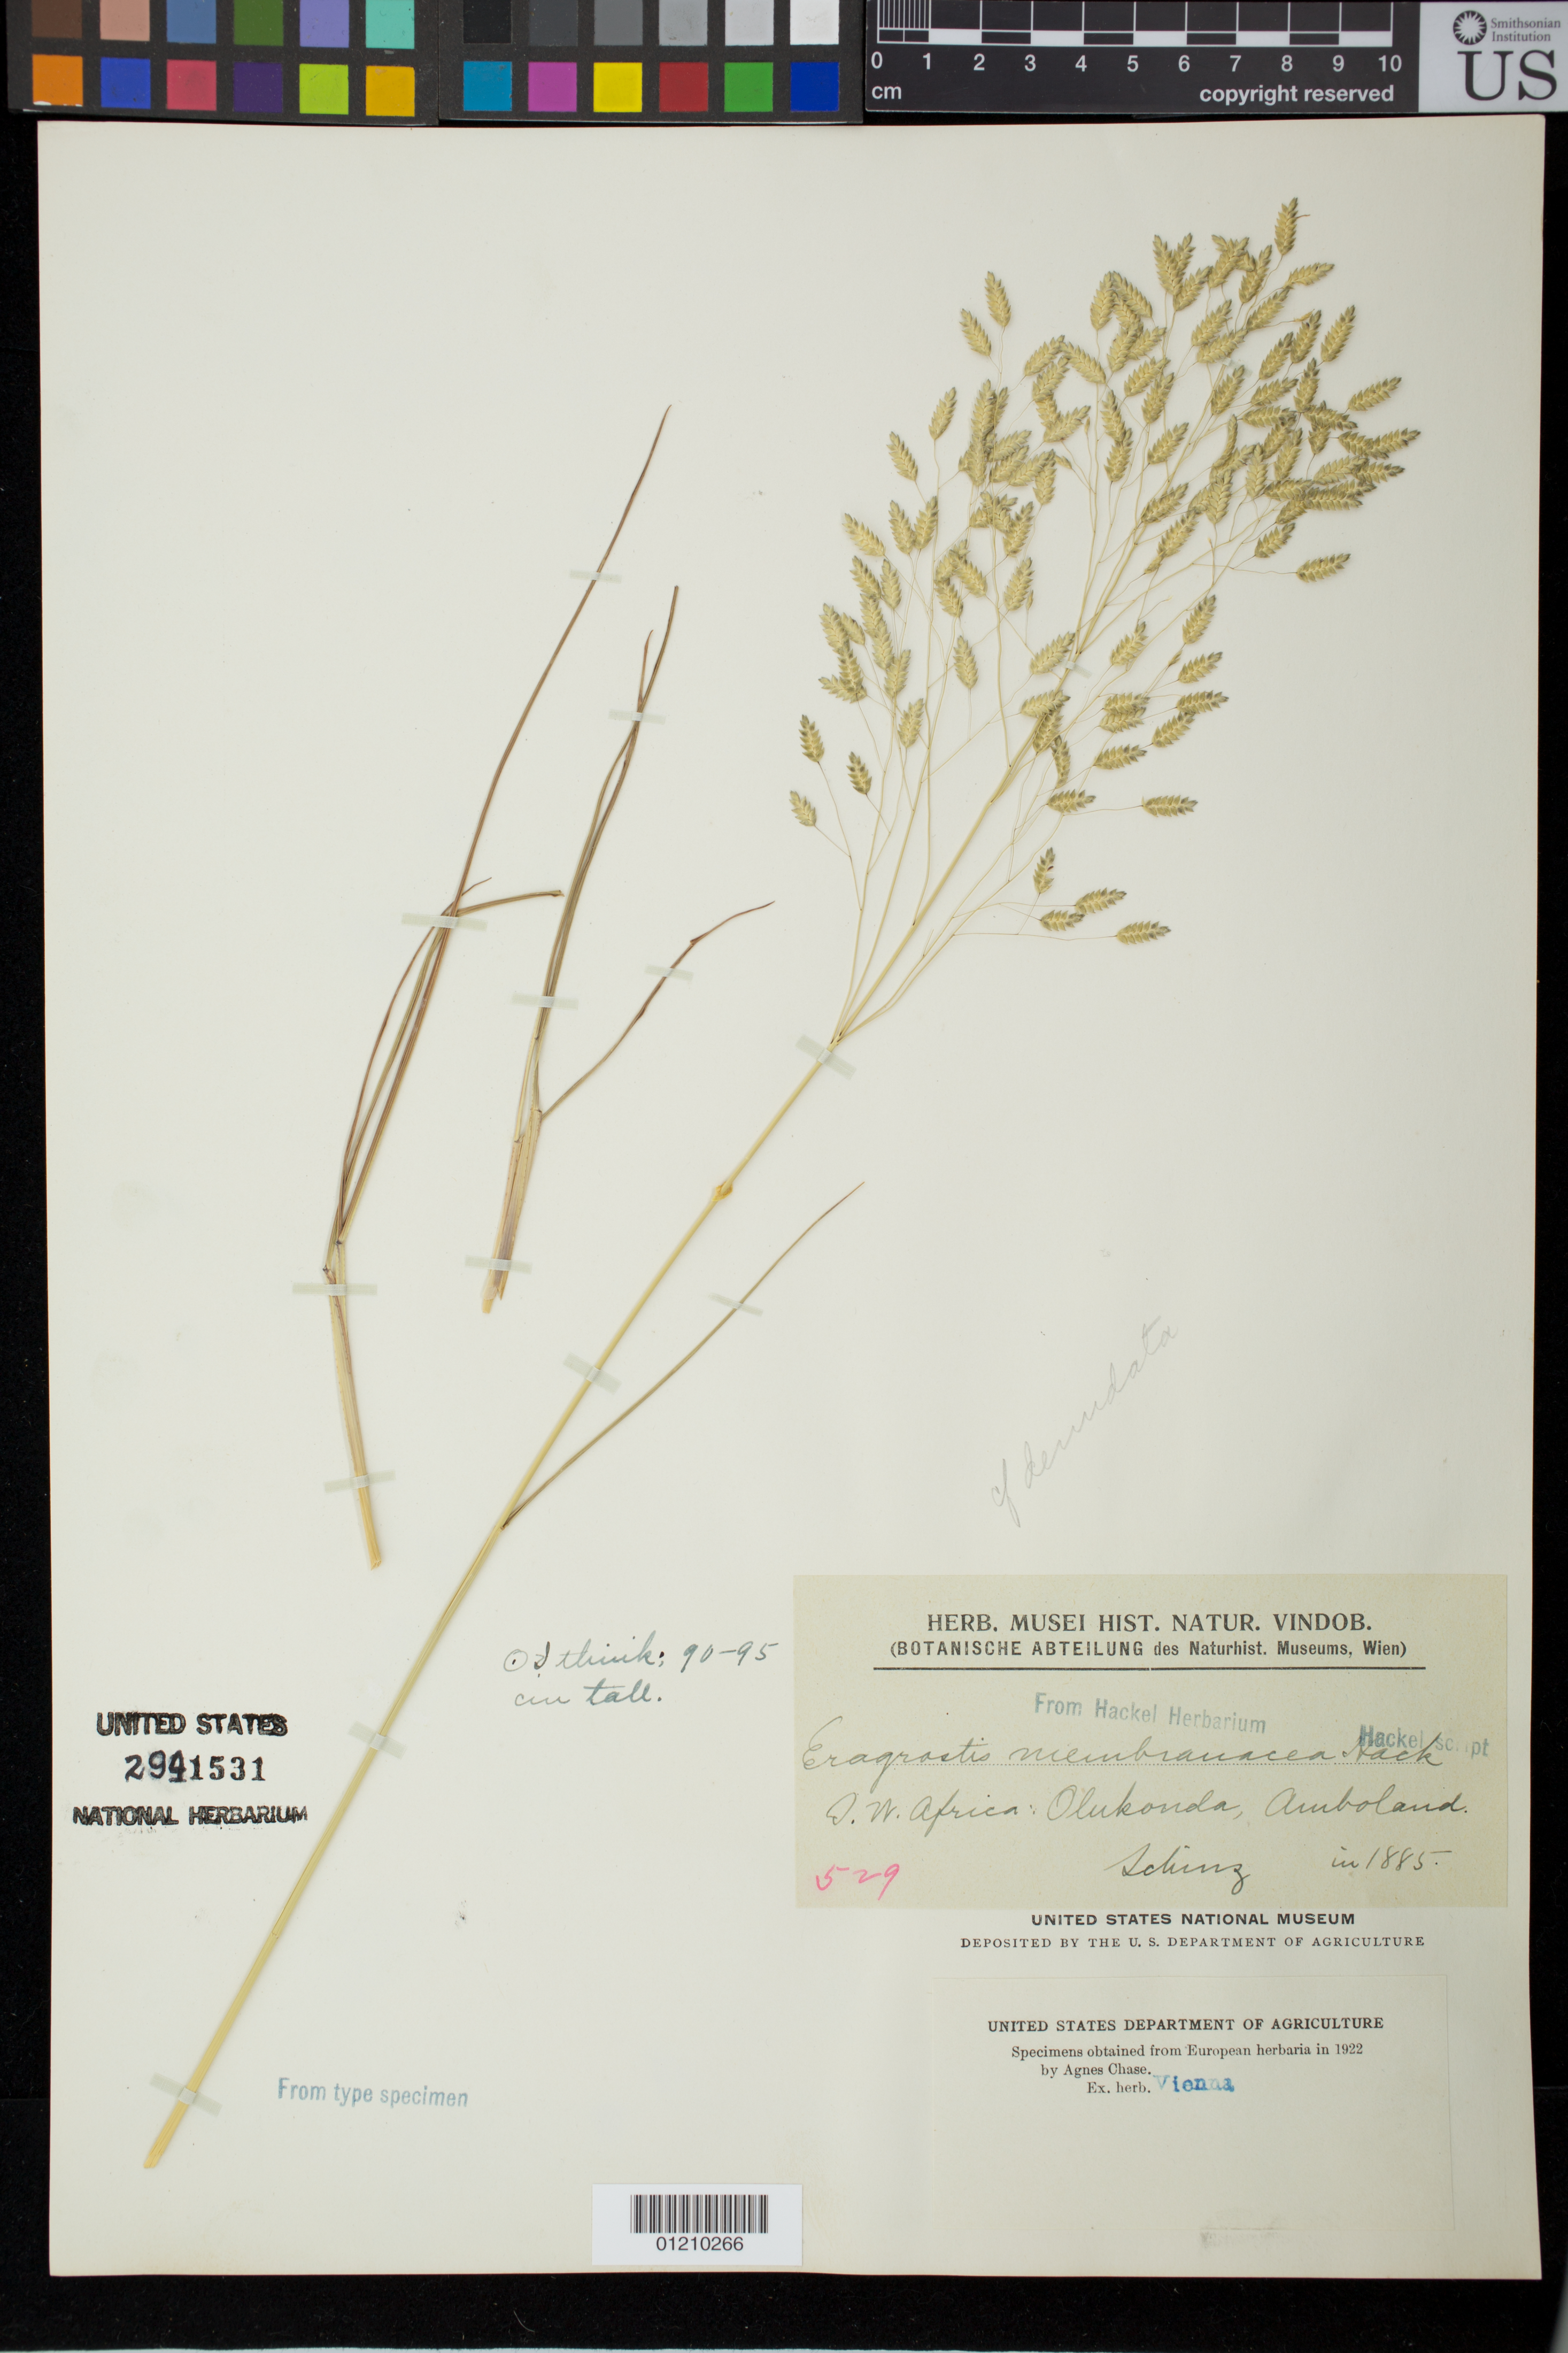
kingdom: Plantae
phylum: Tracheophyta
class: Liliopsida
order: Poales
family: Poaceae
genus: Eragrostis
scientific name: Eragrostis membranacea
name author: Hack. ex Schinz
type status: Type Collection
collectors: H. Schinz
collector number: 529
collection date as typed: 1885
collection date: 1885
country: Namibia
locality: S. W. Africa, Olukonda, Amboland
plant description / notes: Fragmentary material of type specimen ex herb. Vienna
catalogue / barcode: US 2941531